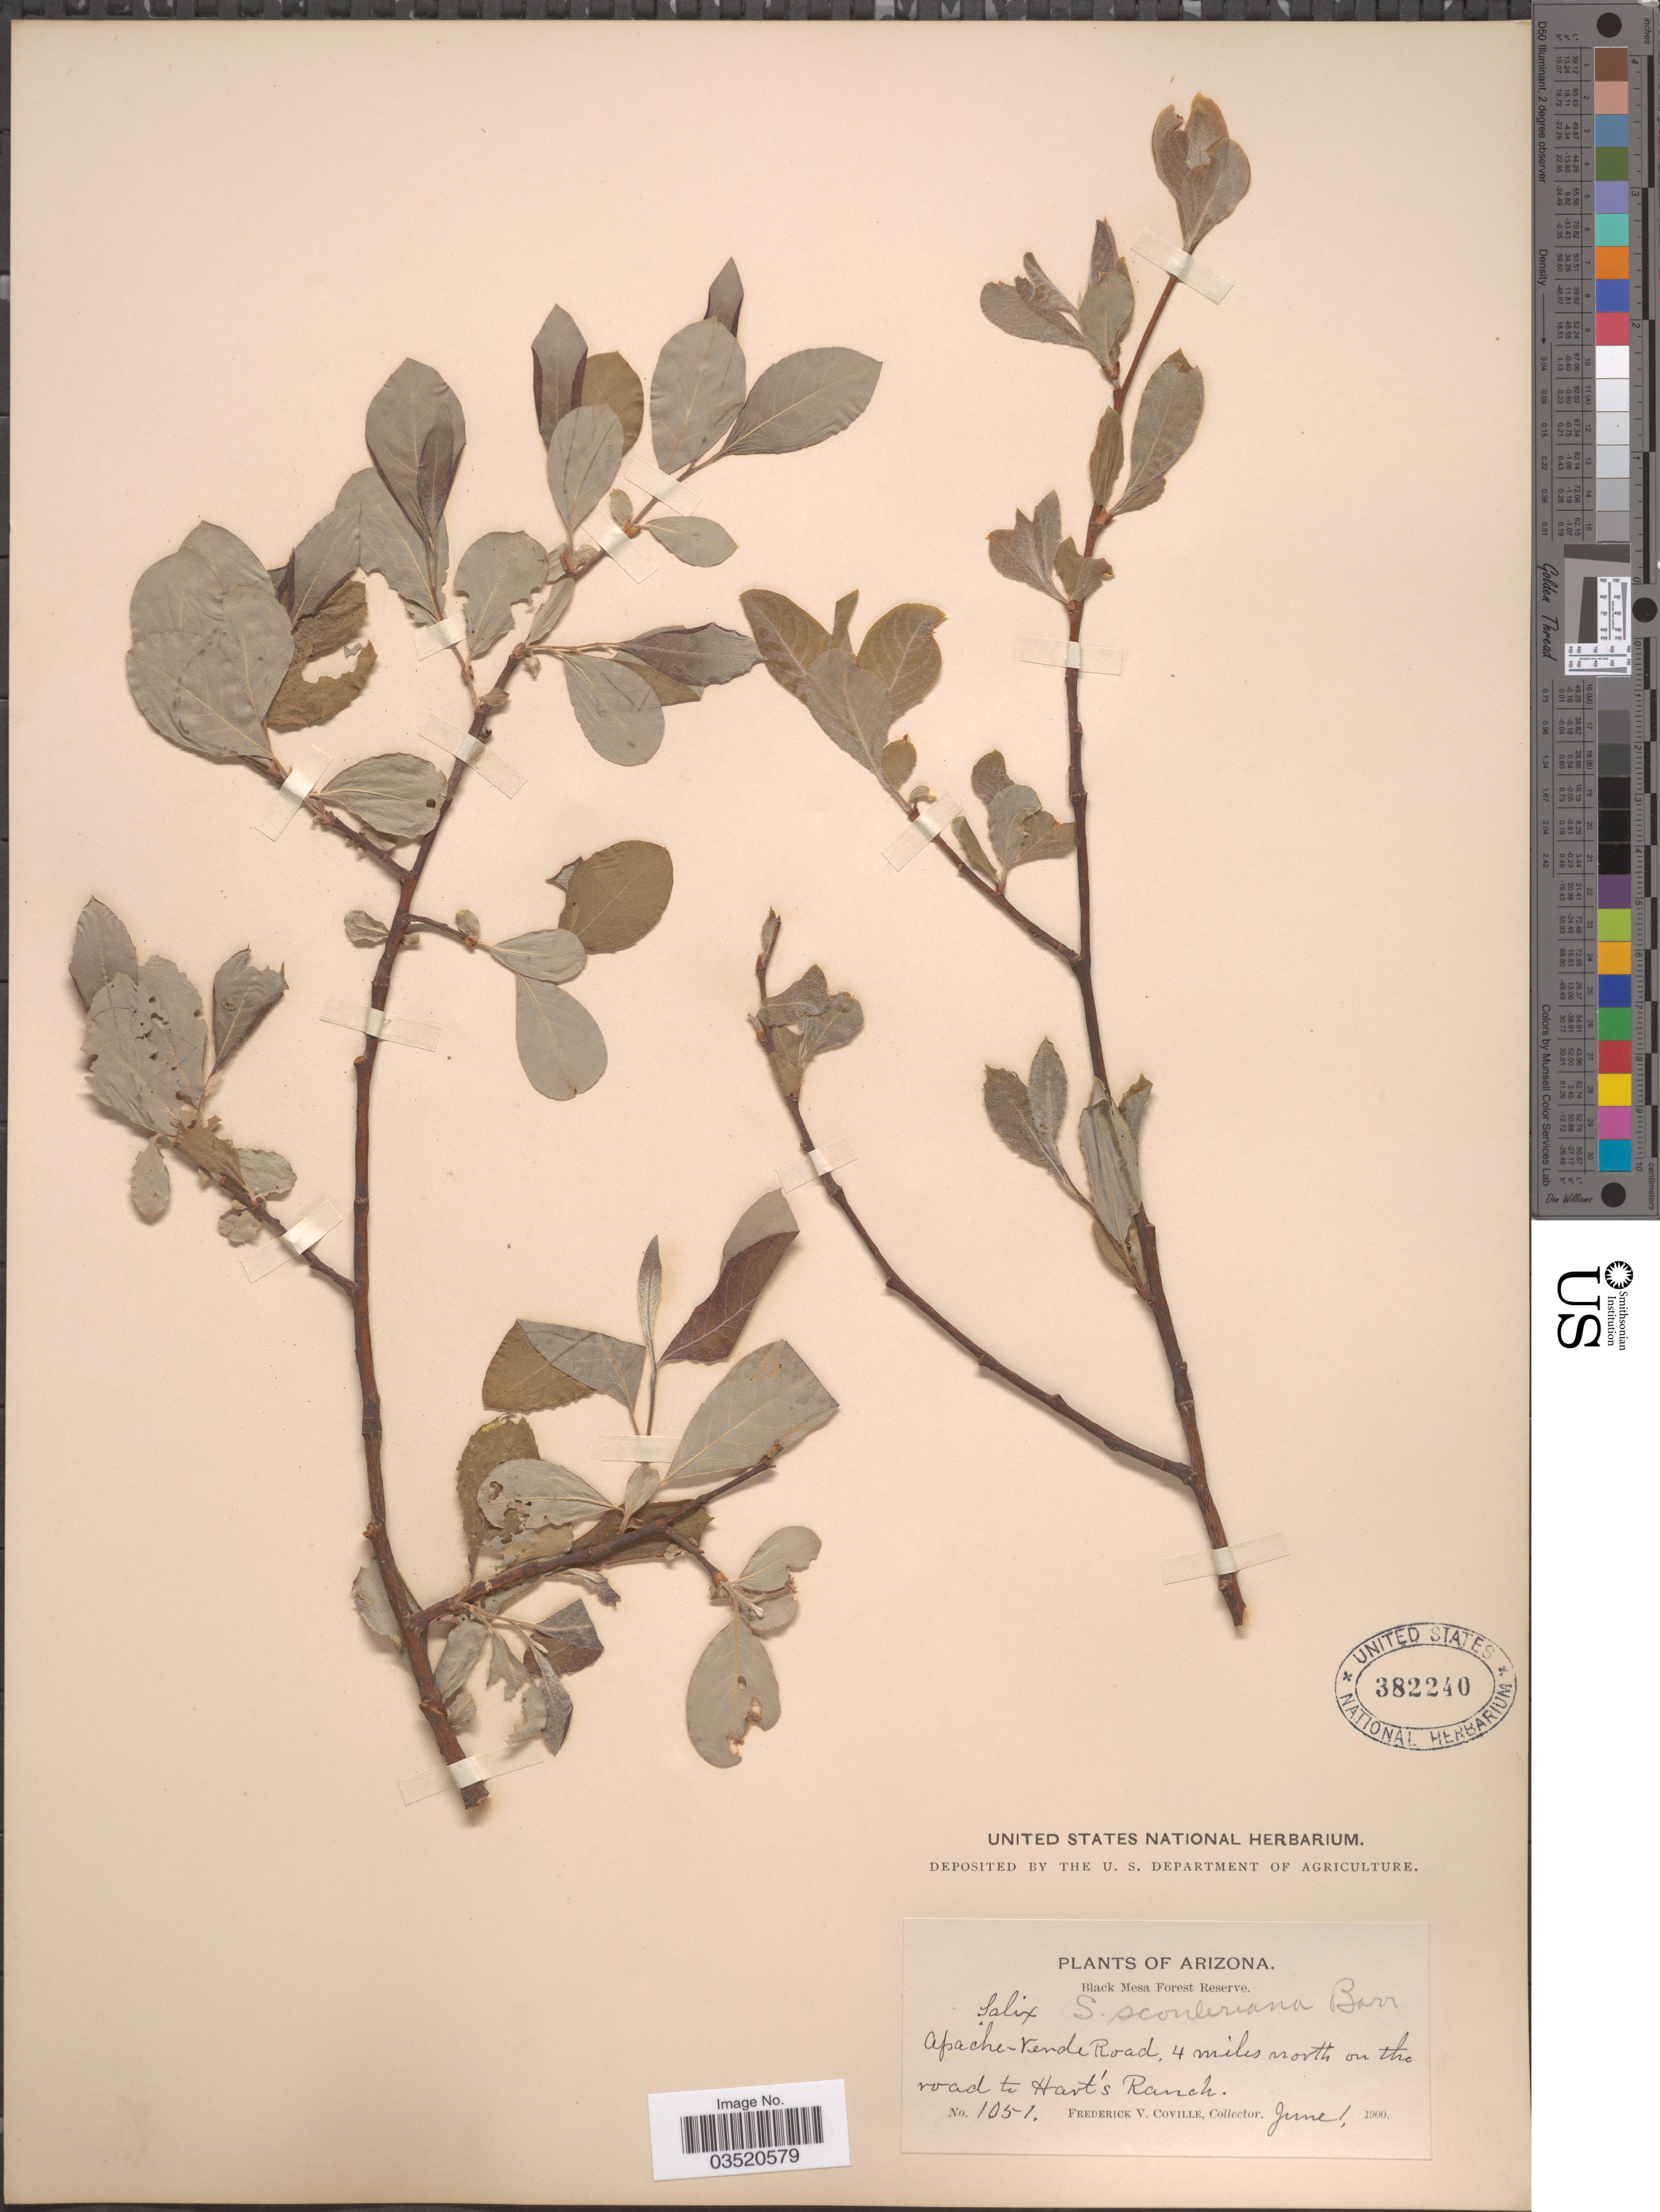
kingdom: Plantae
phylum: Tracheophyta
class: Magnoliopsida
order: Malpighiales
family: Salicaceae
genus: Salix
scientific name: Salix scouleriana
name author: Barratt ex Hook.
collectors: F. V. Coville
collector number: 1051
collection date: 1900-06-01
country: United States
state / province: Arizona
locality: Black Mesa Forest Reserve. Apache-Verde Road, 4 miles north on the road to Hart's Ranch.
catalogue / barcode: US 382240